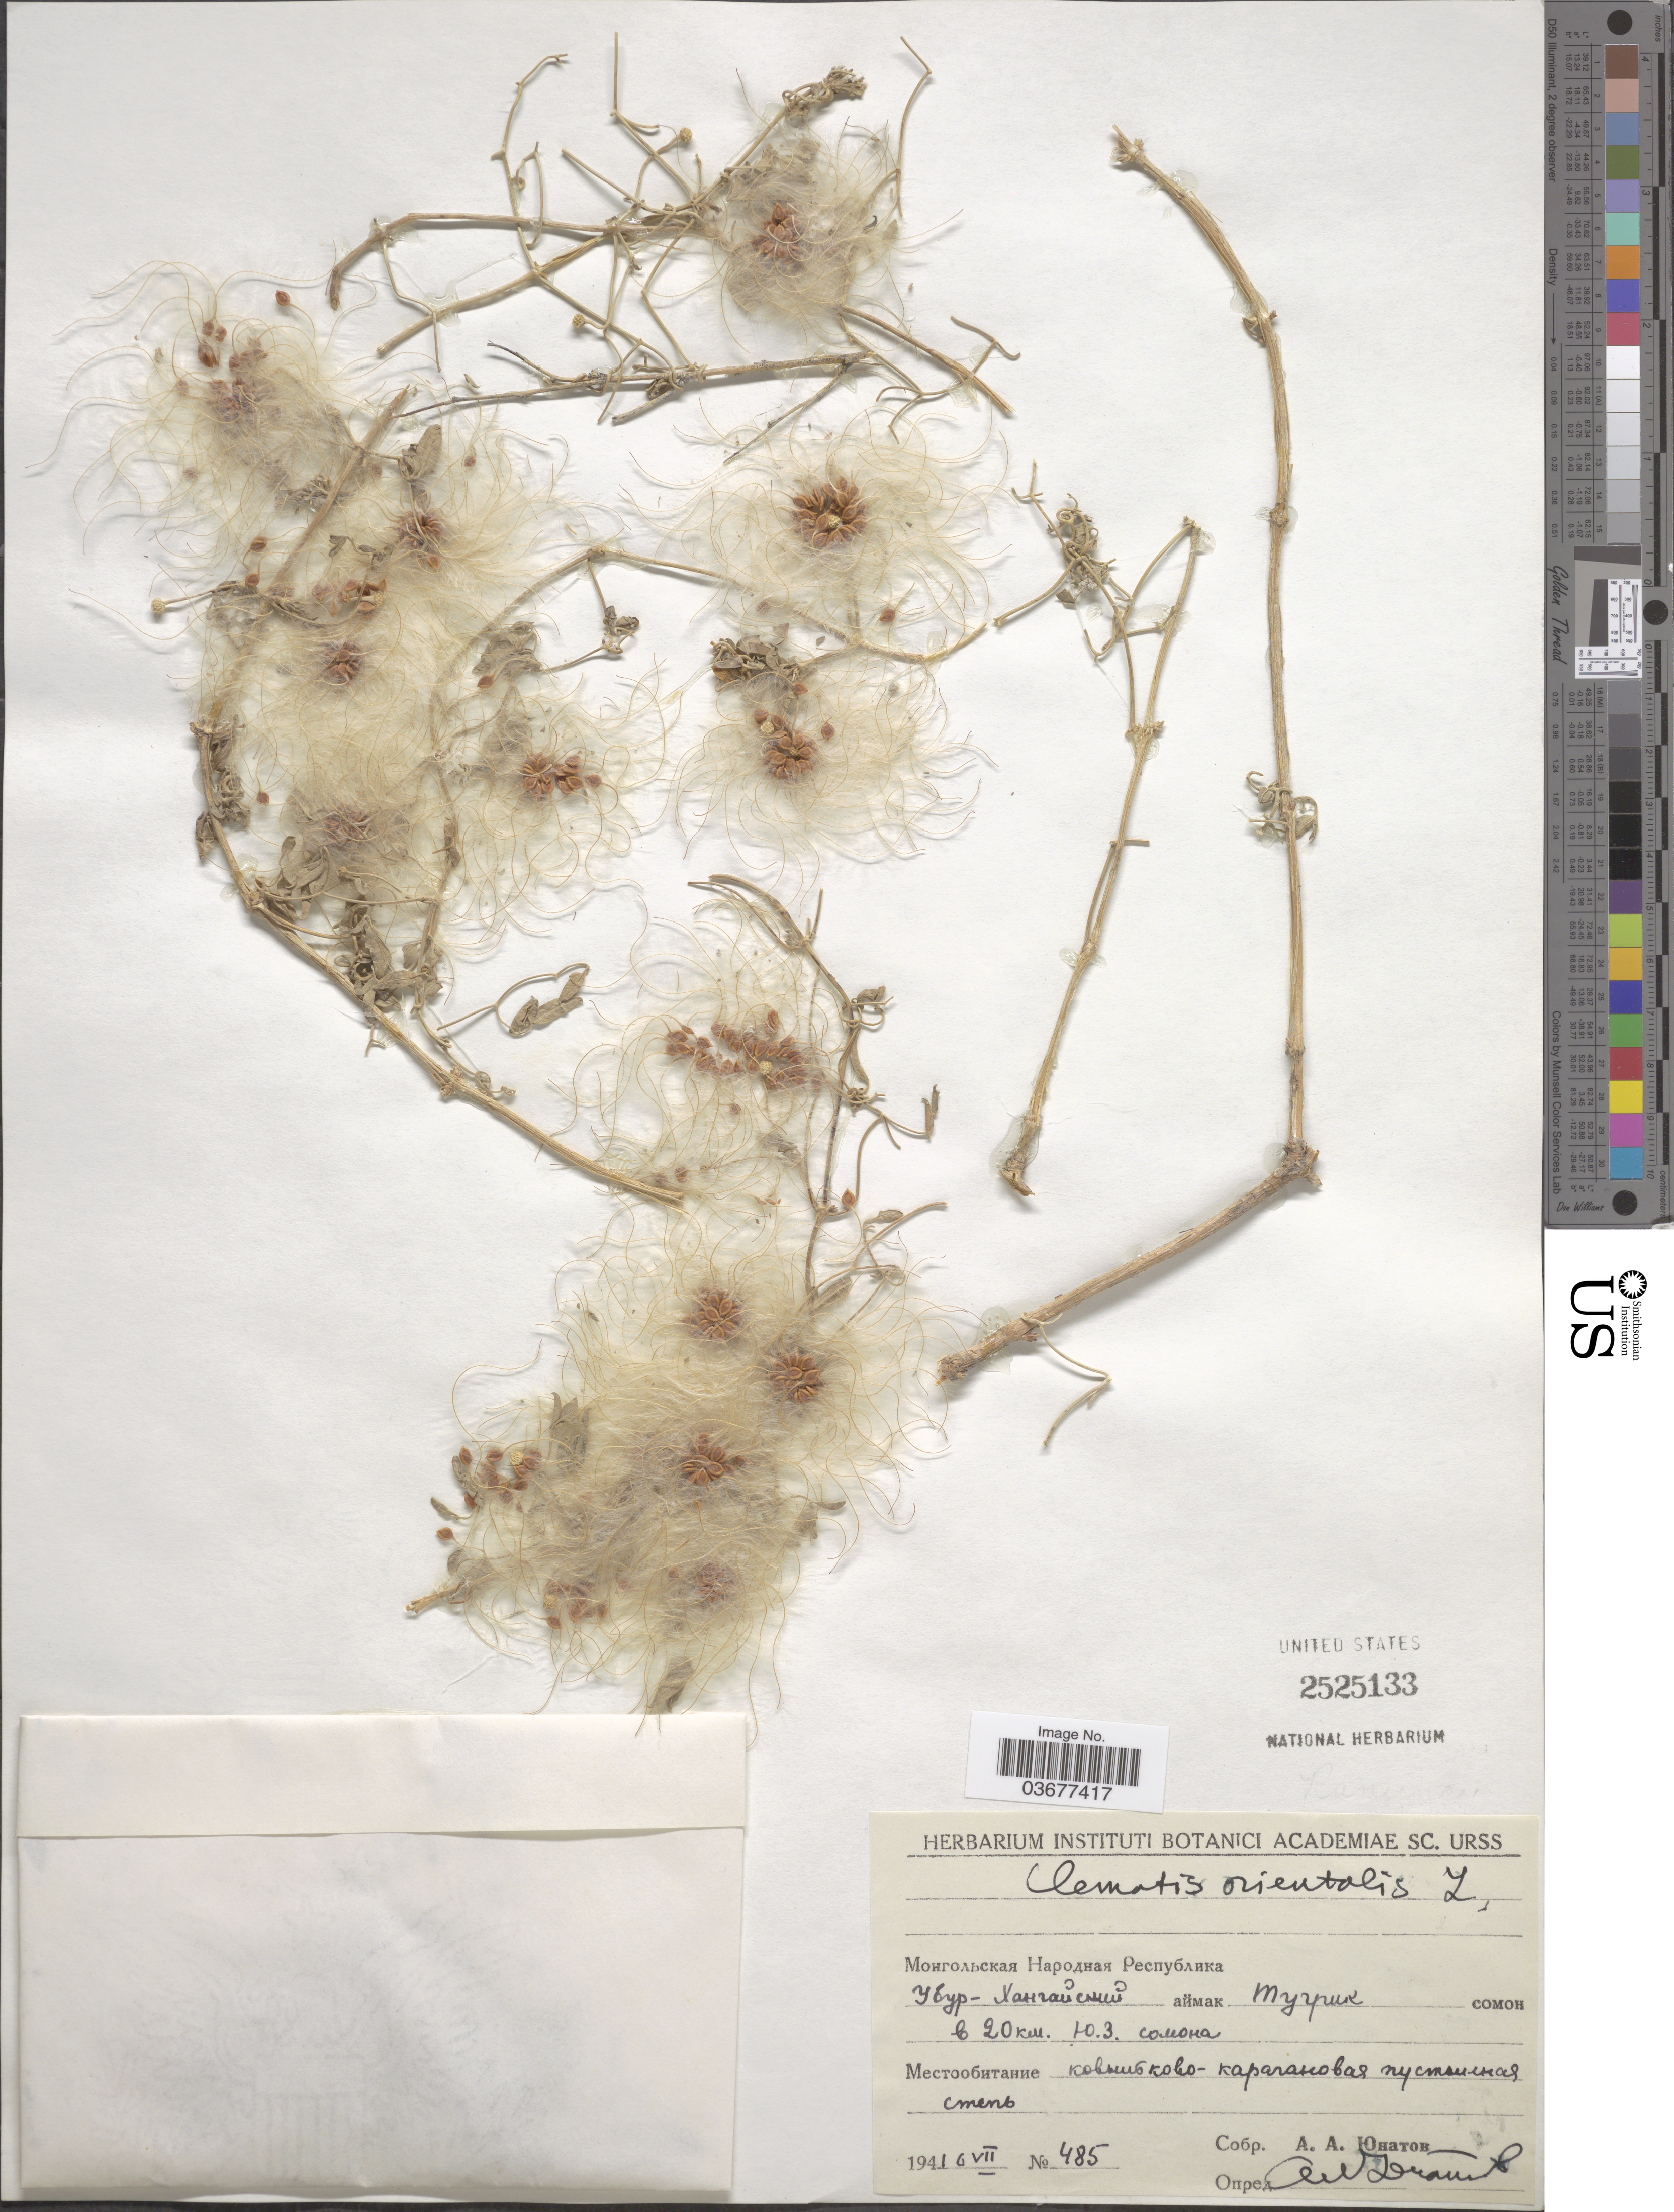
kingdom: Plantae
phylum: Tracheophyta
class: Magnoliopsida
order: Ranunculales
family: Ranunculaceae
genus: Clematis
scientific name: Clematis orientalis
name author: L.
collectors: A. Unatov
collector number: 485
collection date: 1941-07-06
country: Mongolia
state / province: Ovorhangay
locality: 20 km SW from Tugrik.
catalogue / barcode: US 2525133